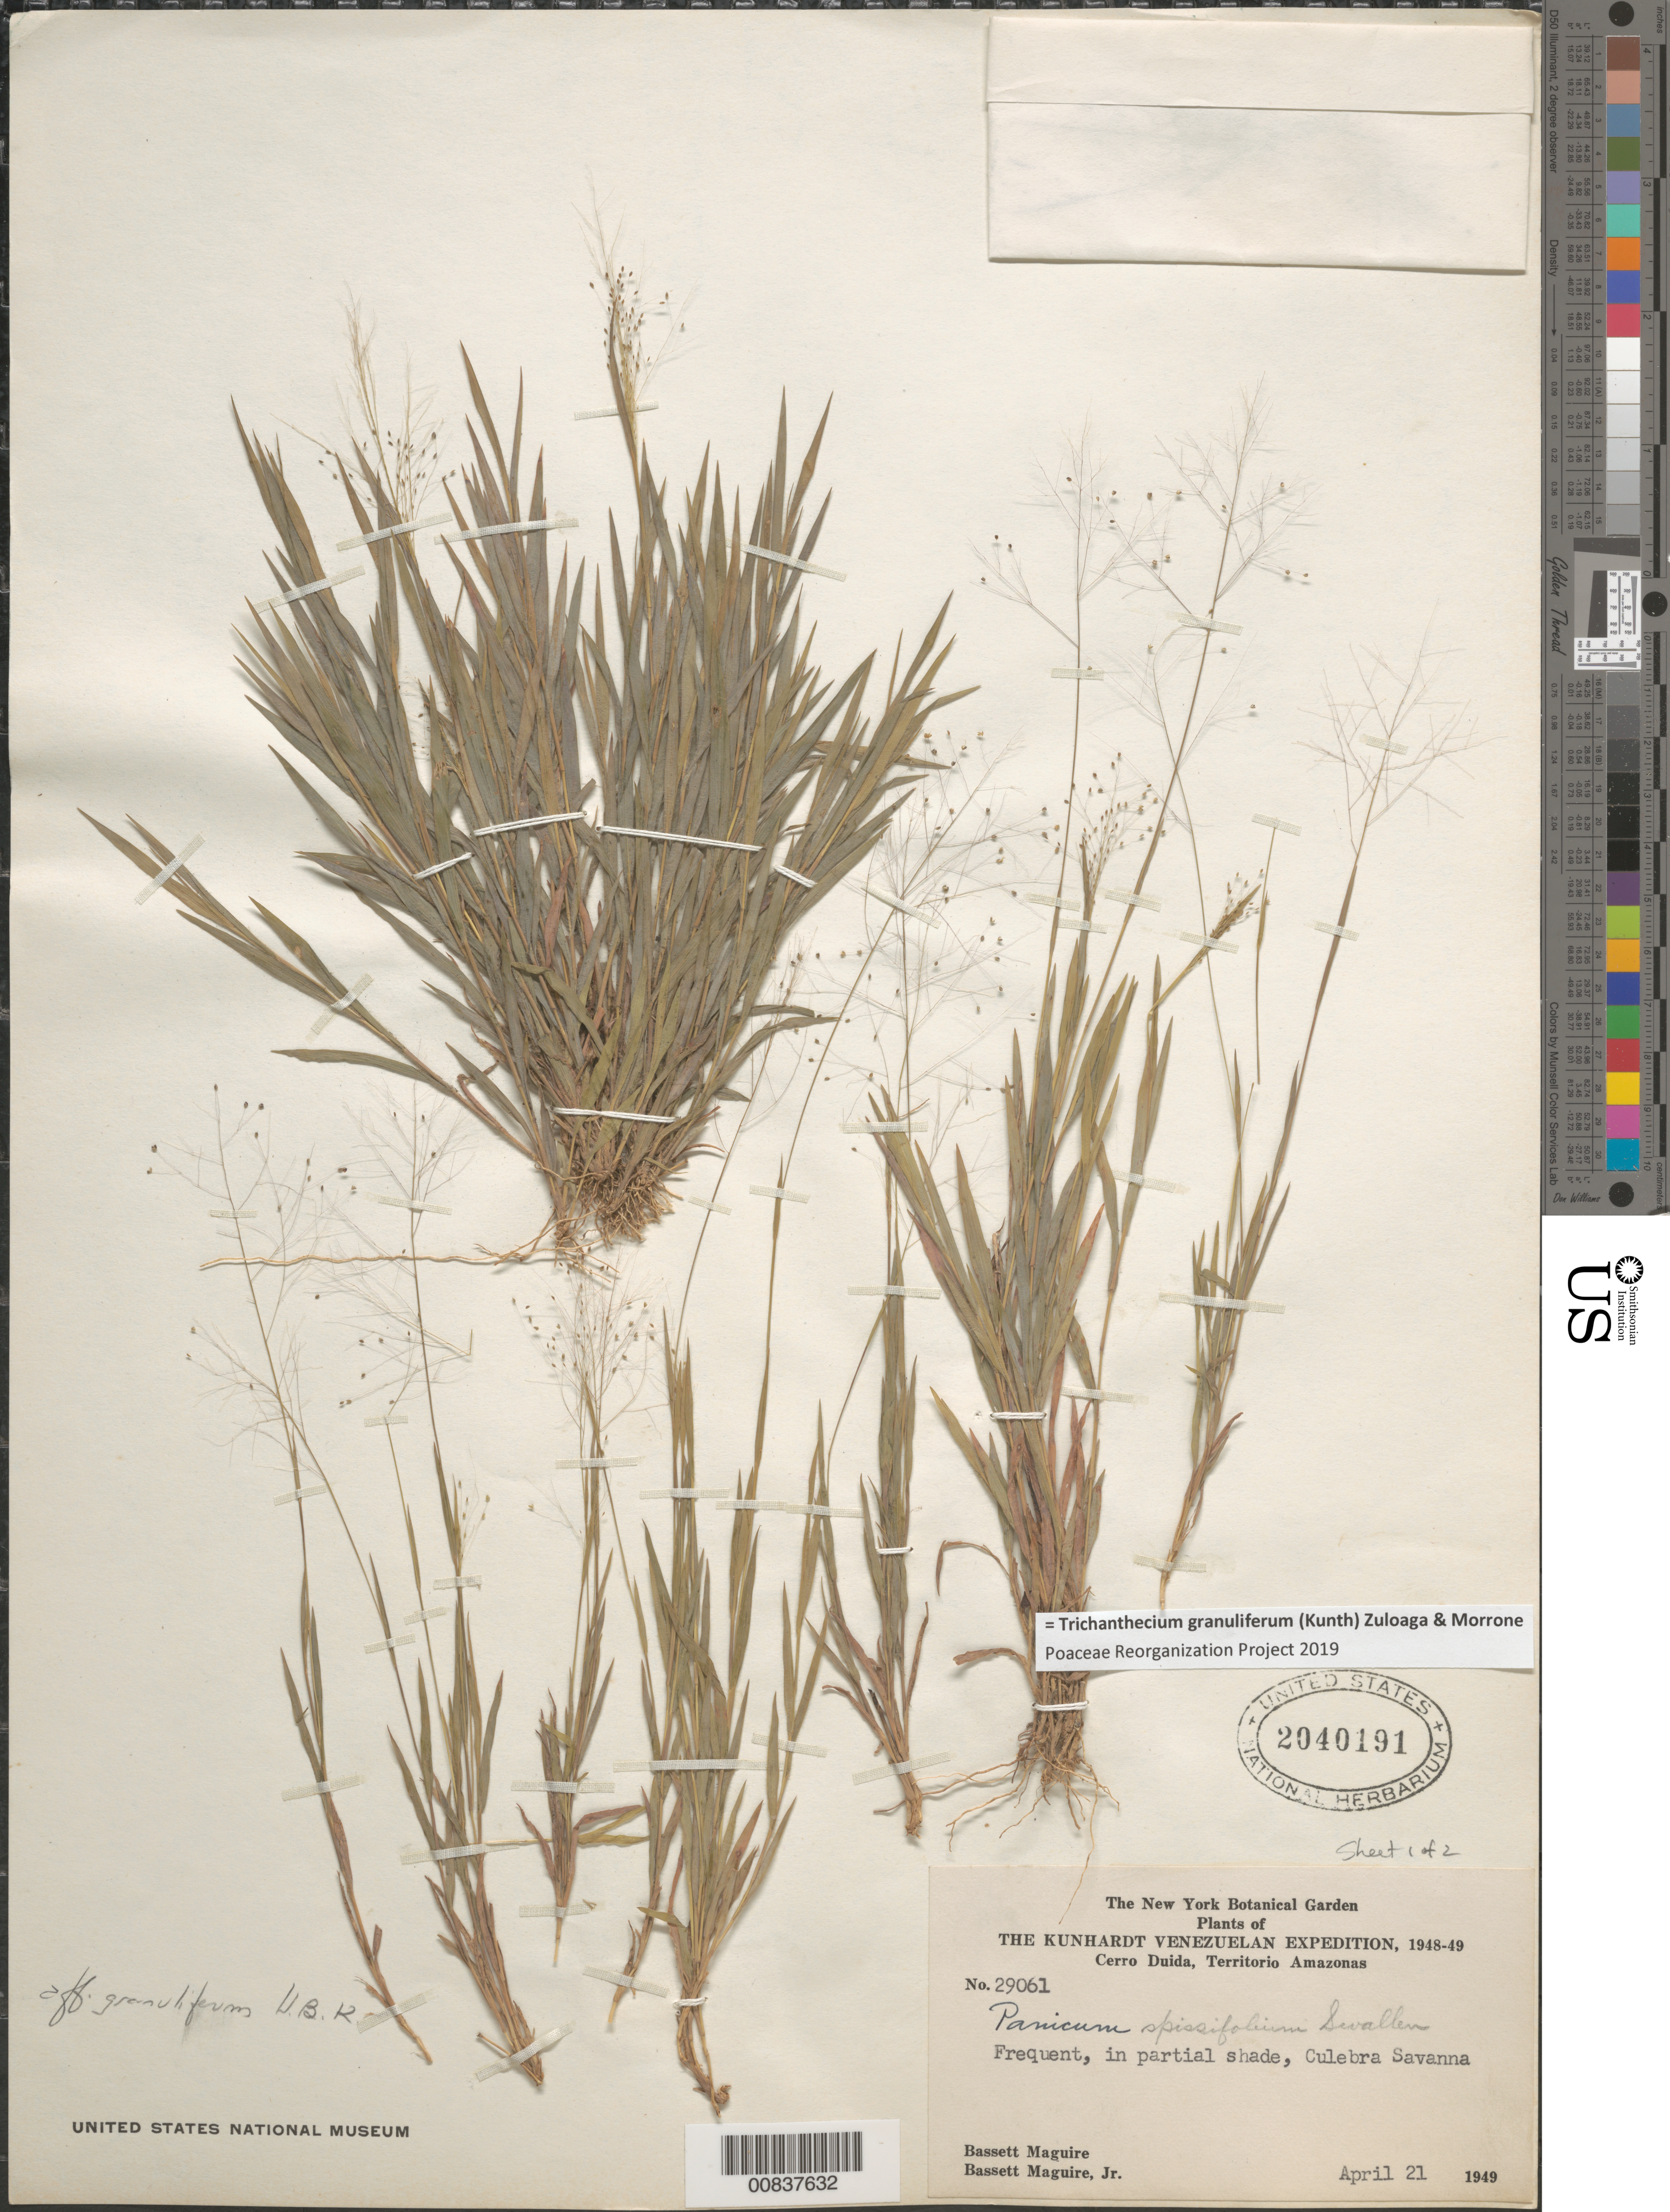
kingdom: Plantae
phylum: Tracheophyta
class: Liliopsida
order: Poales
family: Poaceae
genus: Trichanthecium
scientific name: Trichanthecium granuliferum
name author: (Kunth) Zuloaga & Morrone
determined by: Poaceae Reorganization Project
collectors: B. Maguire & B. Maguire Jr.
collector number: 29061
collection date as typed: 21-Apr-49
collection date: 1949-04-21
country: Venezuela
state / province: Amazonas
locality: Cerro Duida, Culebra Savanna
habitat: Partial shade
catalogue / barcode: US 2040191